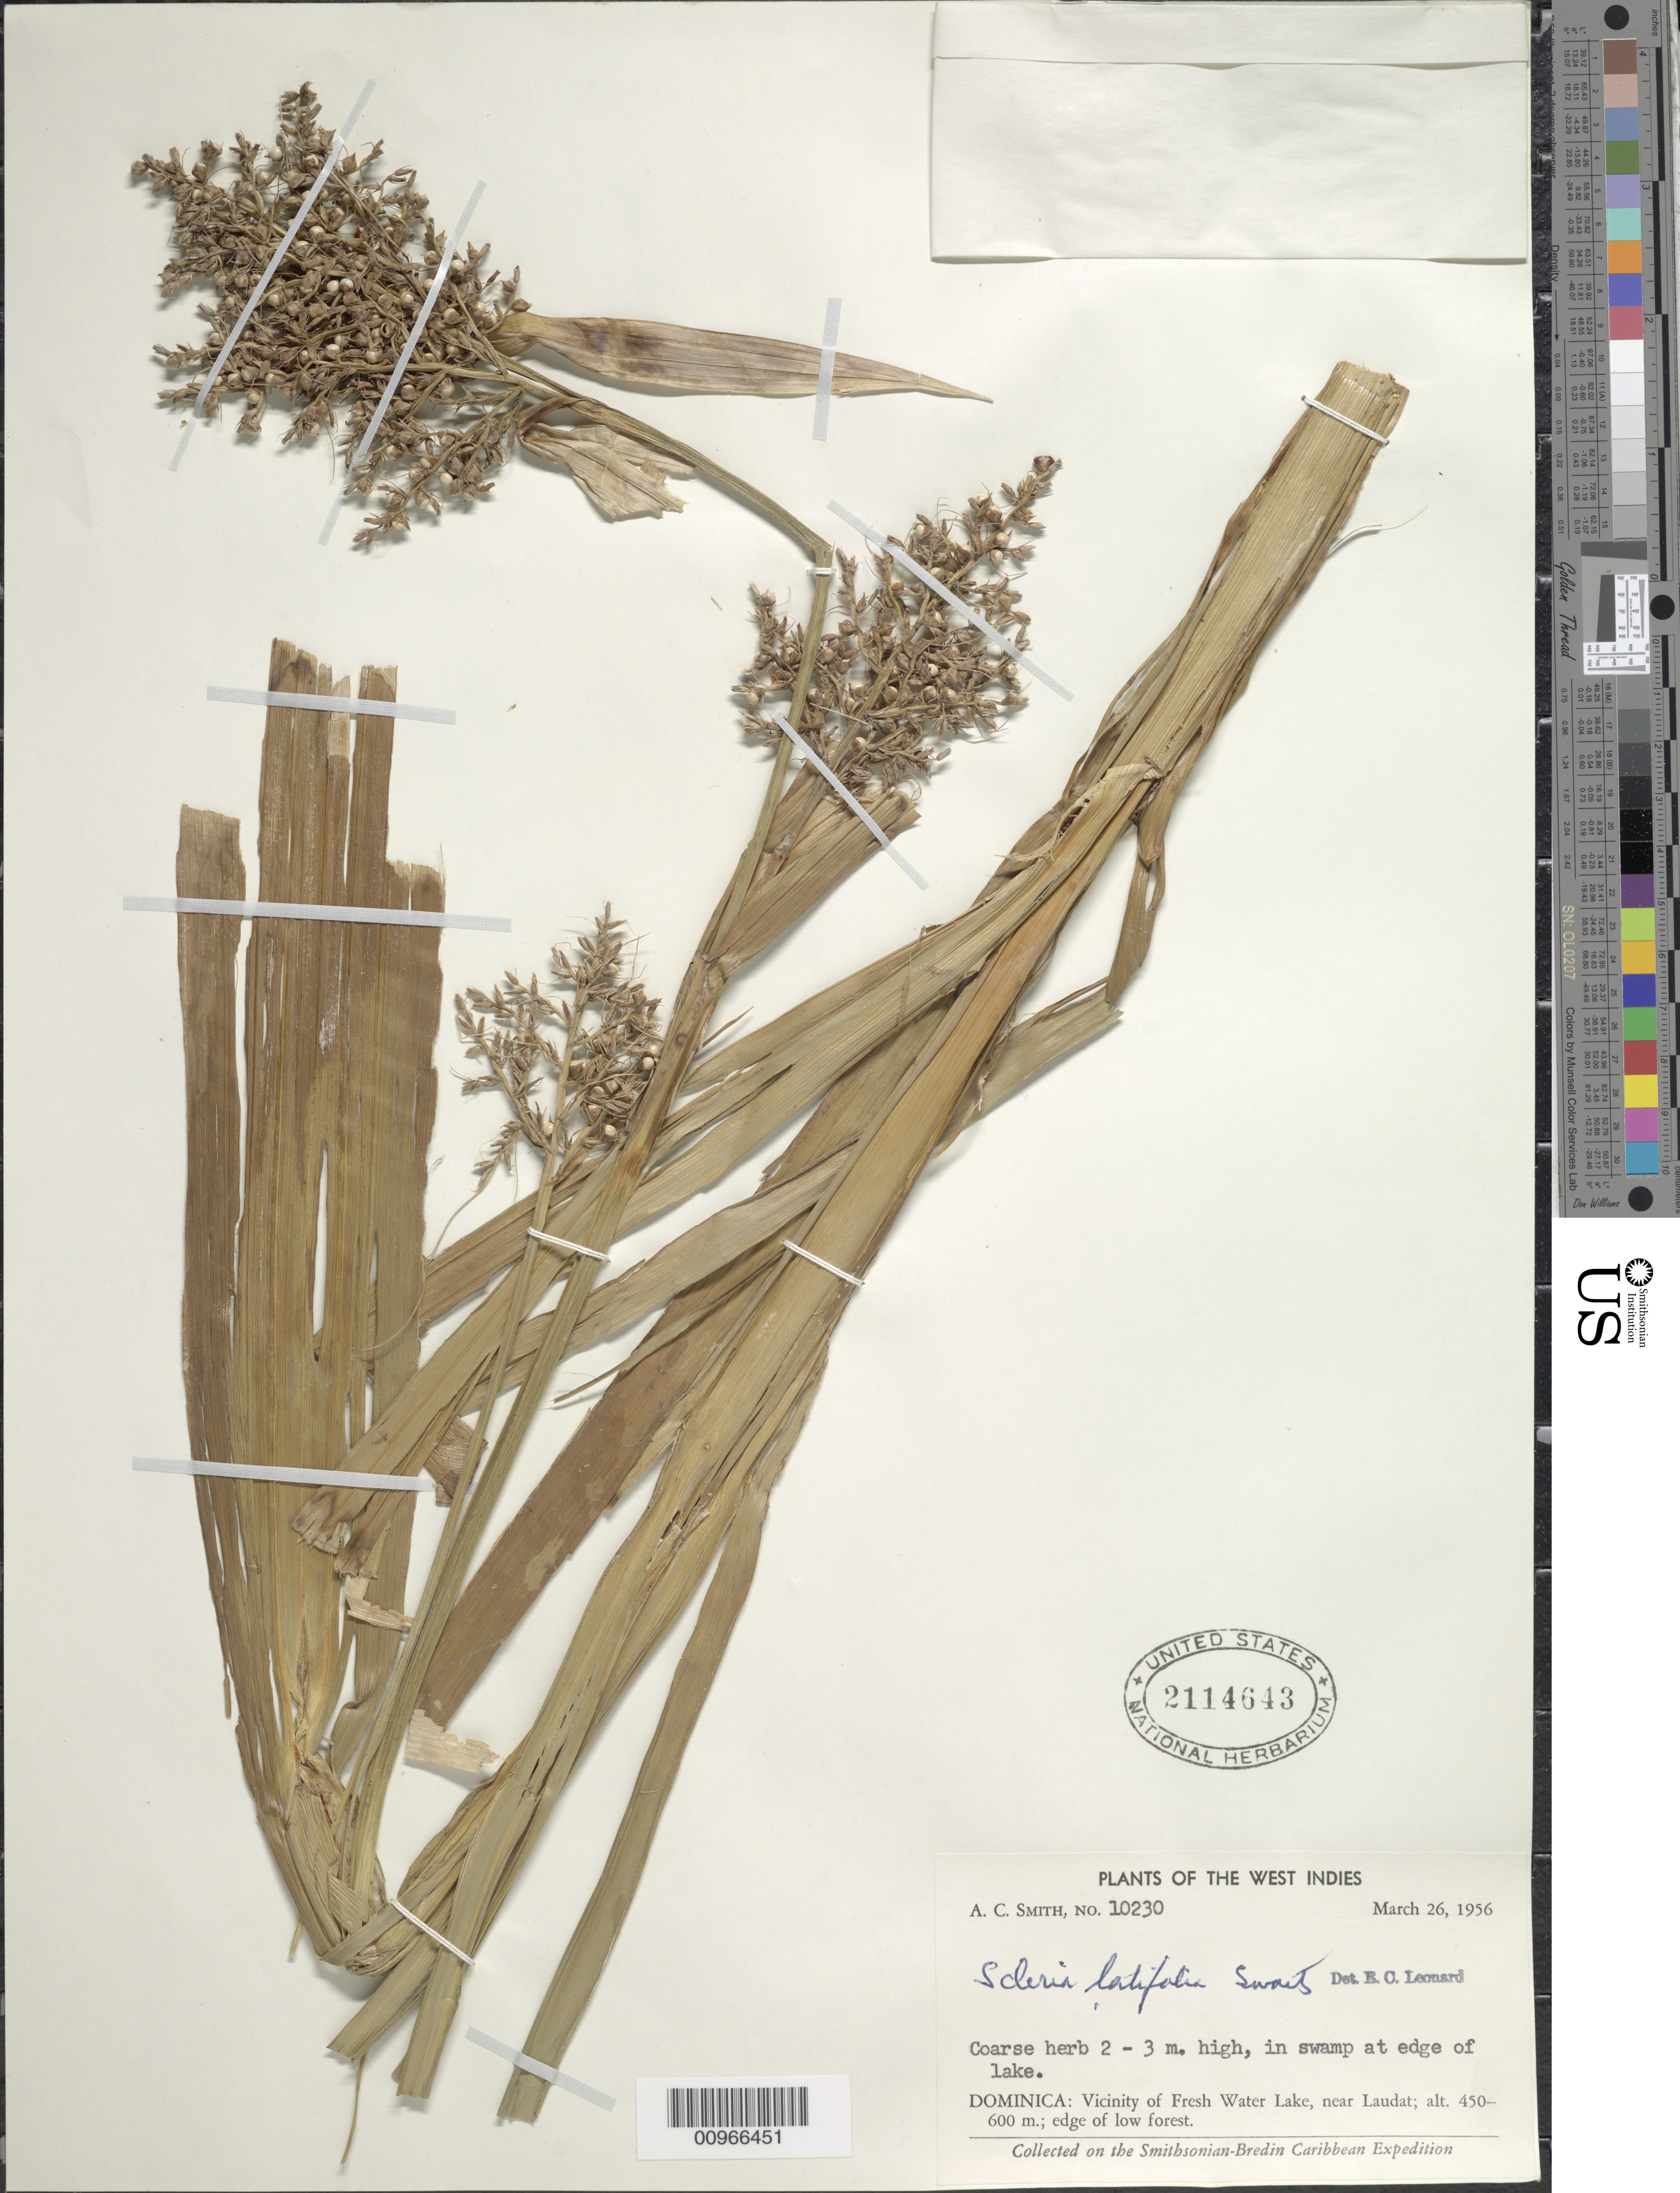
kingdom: Plantae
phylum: Tracheophyta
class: Liliopsida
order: Poales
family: Cyperaceae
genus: Scleria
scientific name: Scleria latifolia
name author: Sw.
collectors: A. C. Smith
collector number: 10230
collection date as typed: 26 Mar 1956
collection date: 1956-03-26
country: Dominica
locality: Vicinity of Fresh Water Lake, near Laudet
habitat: In swamp at edge of lake (edge of low forest)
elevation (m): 450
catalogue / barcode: US 2114643